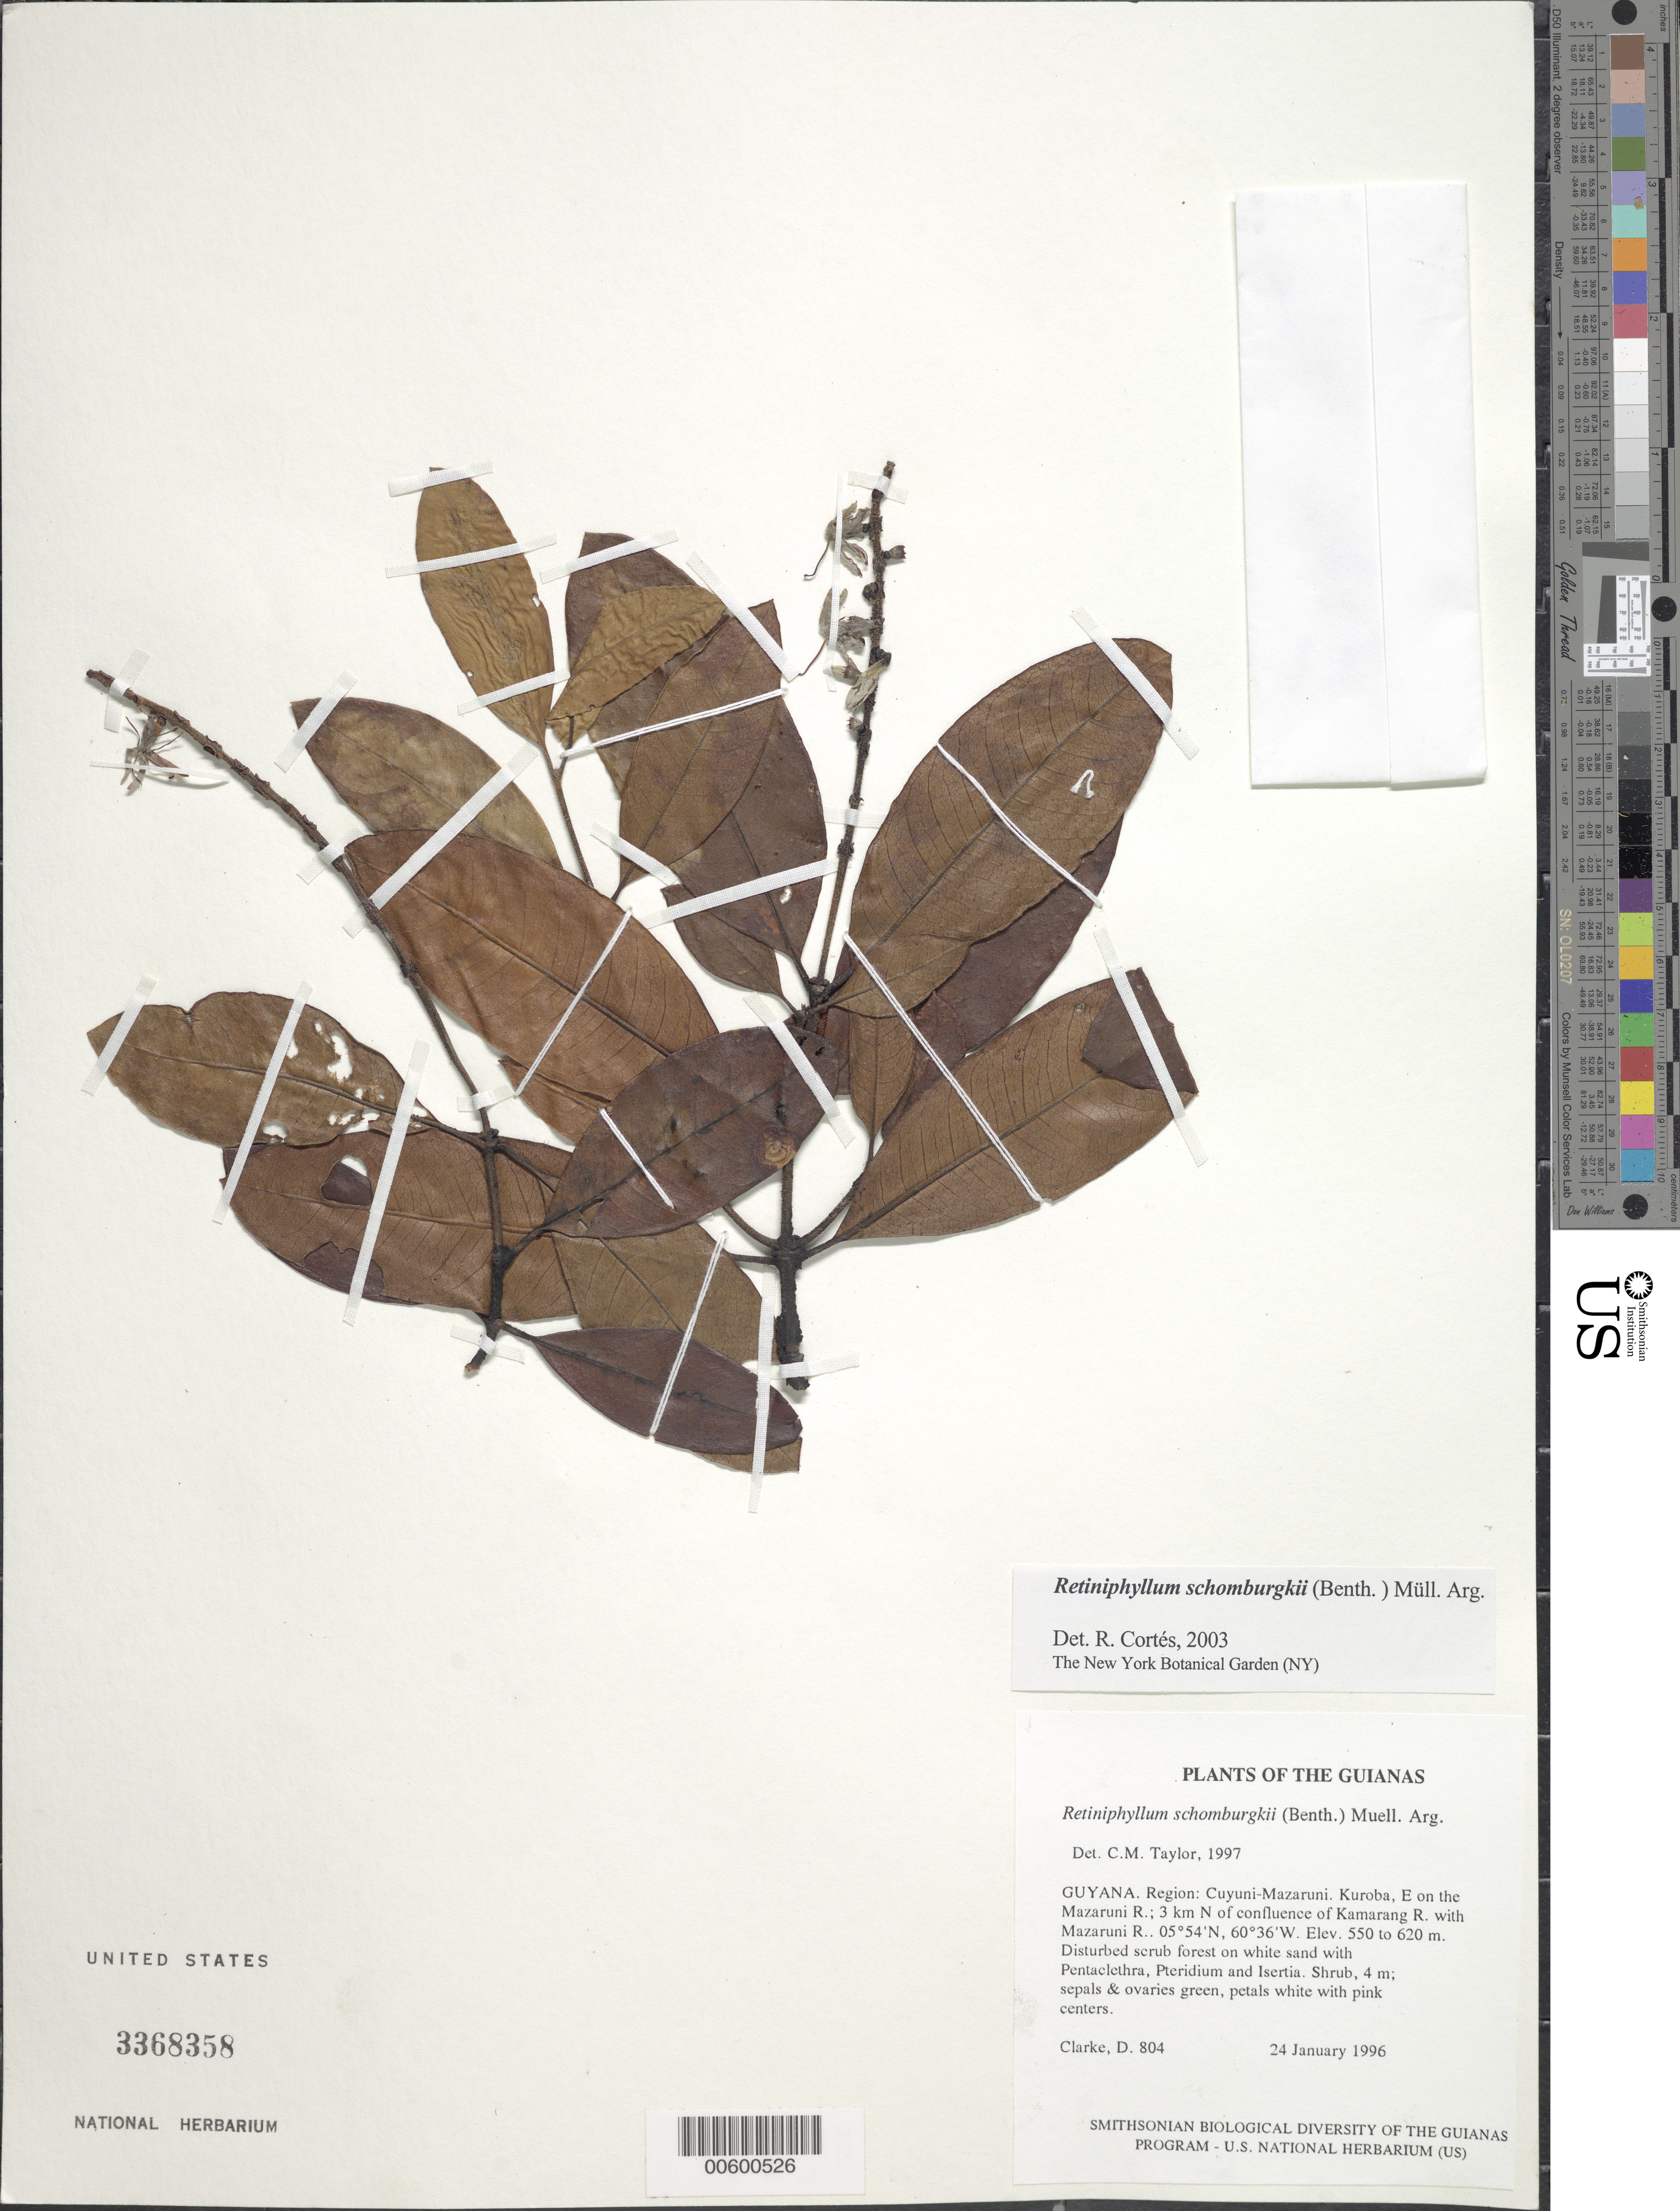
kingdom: Plantae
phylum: Tracheophyta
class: Magnoliopsida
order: Gentianales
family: Rubiaceae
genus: Retiniphyllum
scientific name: Retiniphyllum schomburgkii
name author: (Benth.) Müll. Arg.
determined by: Taylor, Charlotte M.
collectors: H. D. Clarke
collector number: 804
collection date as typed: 24 January 1996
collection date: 1996-01-24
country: Guyana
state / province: Cuyuni-Mazaruni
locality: Kuroba, E on the Mazaruni R.; 3 km N of confluence of Kamarang R. with Mazaruni R.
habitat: Disturbed scrub forest on white sand with Pentaclethra, Pteridium and Isertia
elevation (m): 550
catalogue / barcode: US 3368358